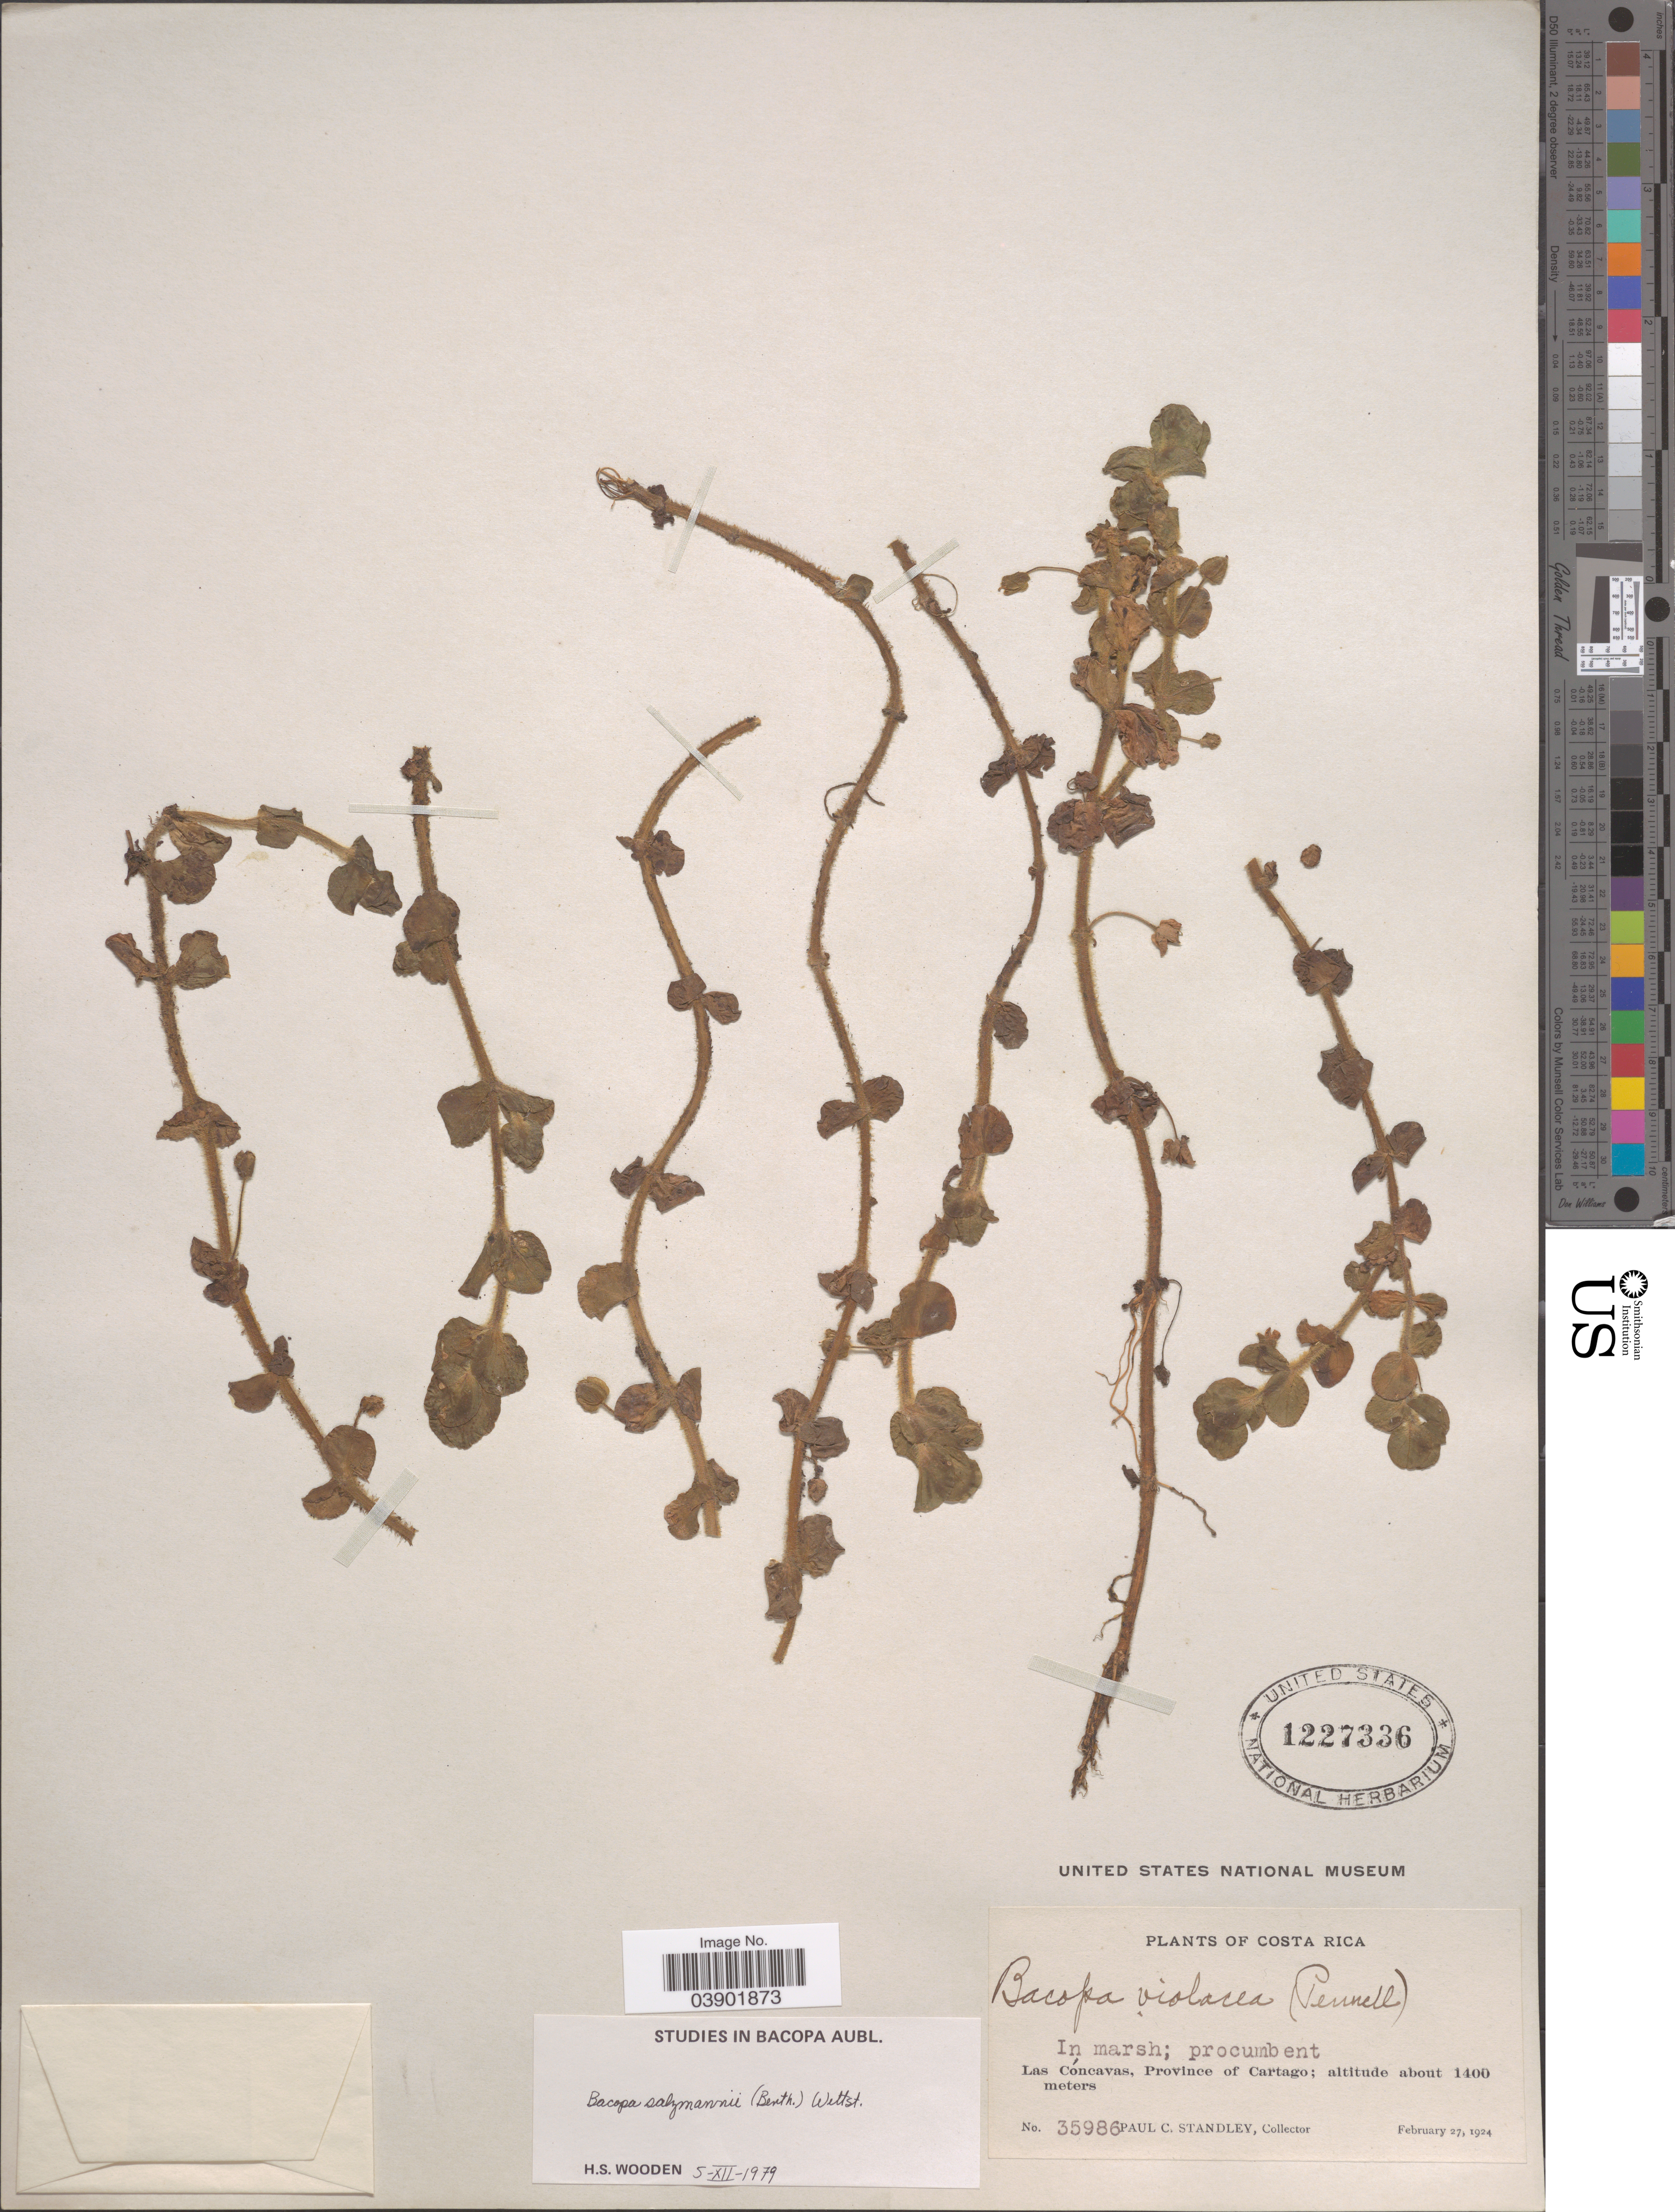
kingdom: Plantae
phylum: Tracheophyta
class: Magnoliopsida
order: Lamiales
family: Plantaginaceae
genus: Bacopa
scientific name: Bacopa salzmannii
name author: (Benth.) Wettst. ex Edwall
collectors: P. C. Standley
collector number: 35986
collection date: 1924-02-27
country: Costa Rica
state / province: Cartago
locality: Las Cóncavas.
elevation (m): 1400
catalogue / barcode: US 1227336